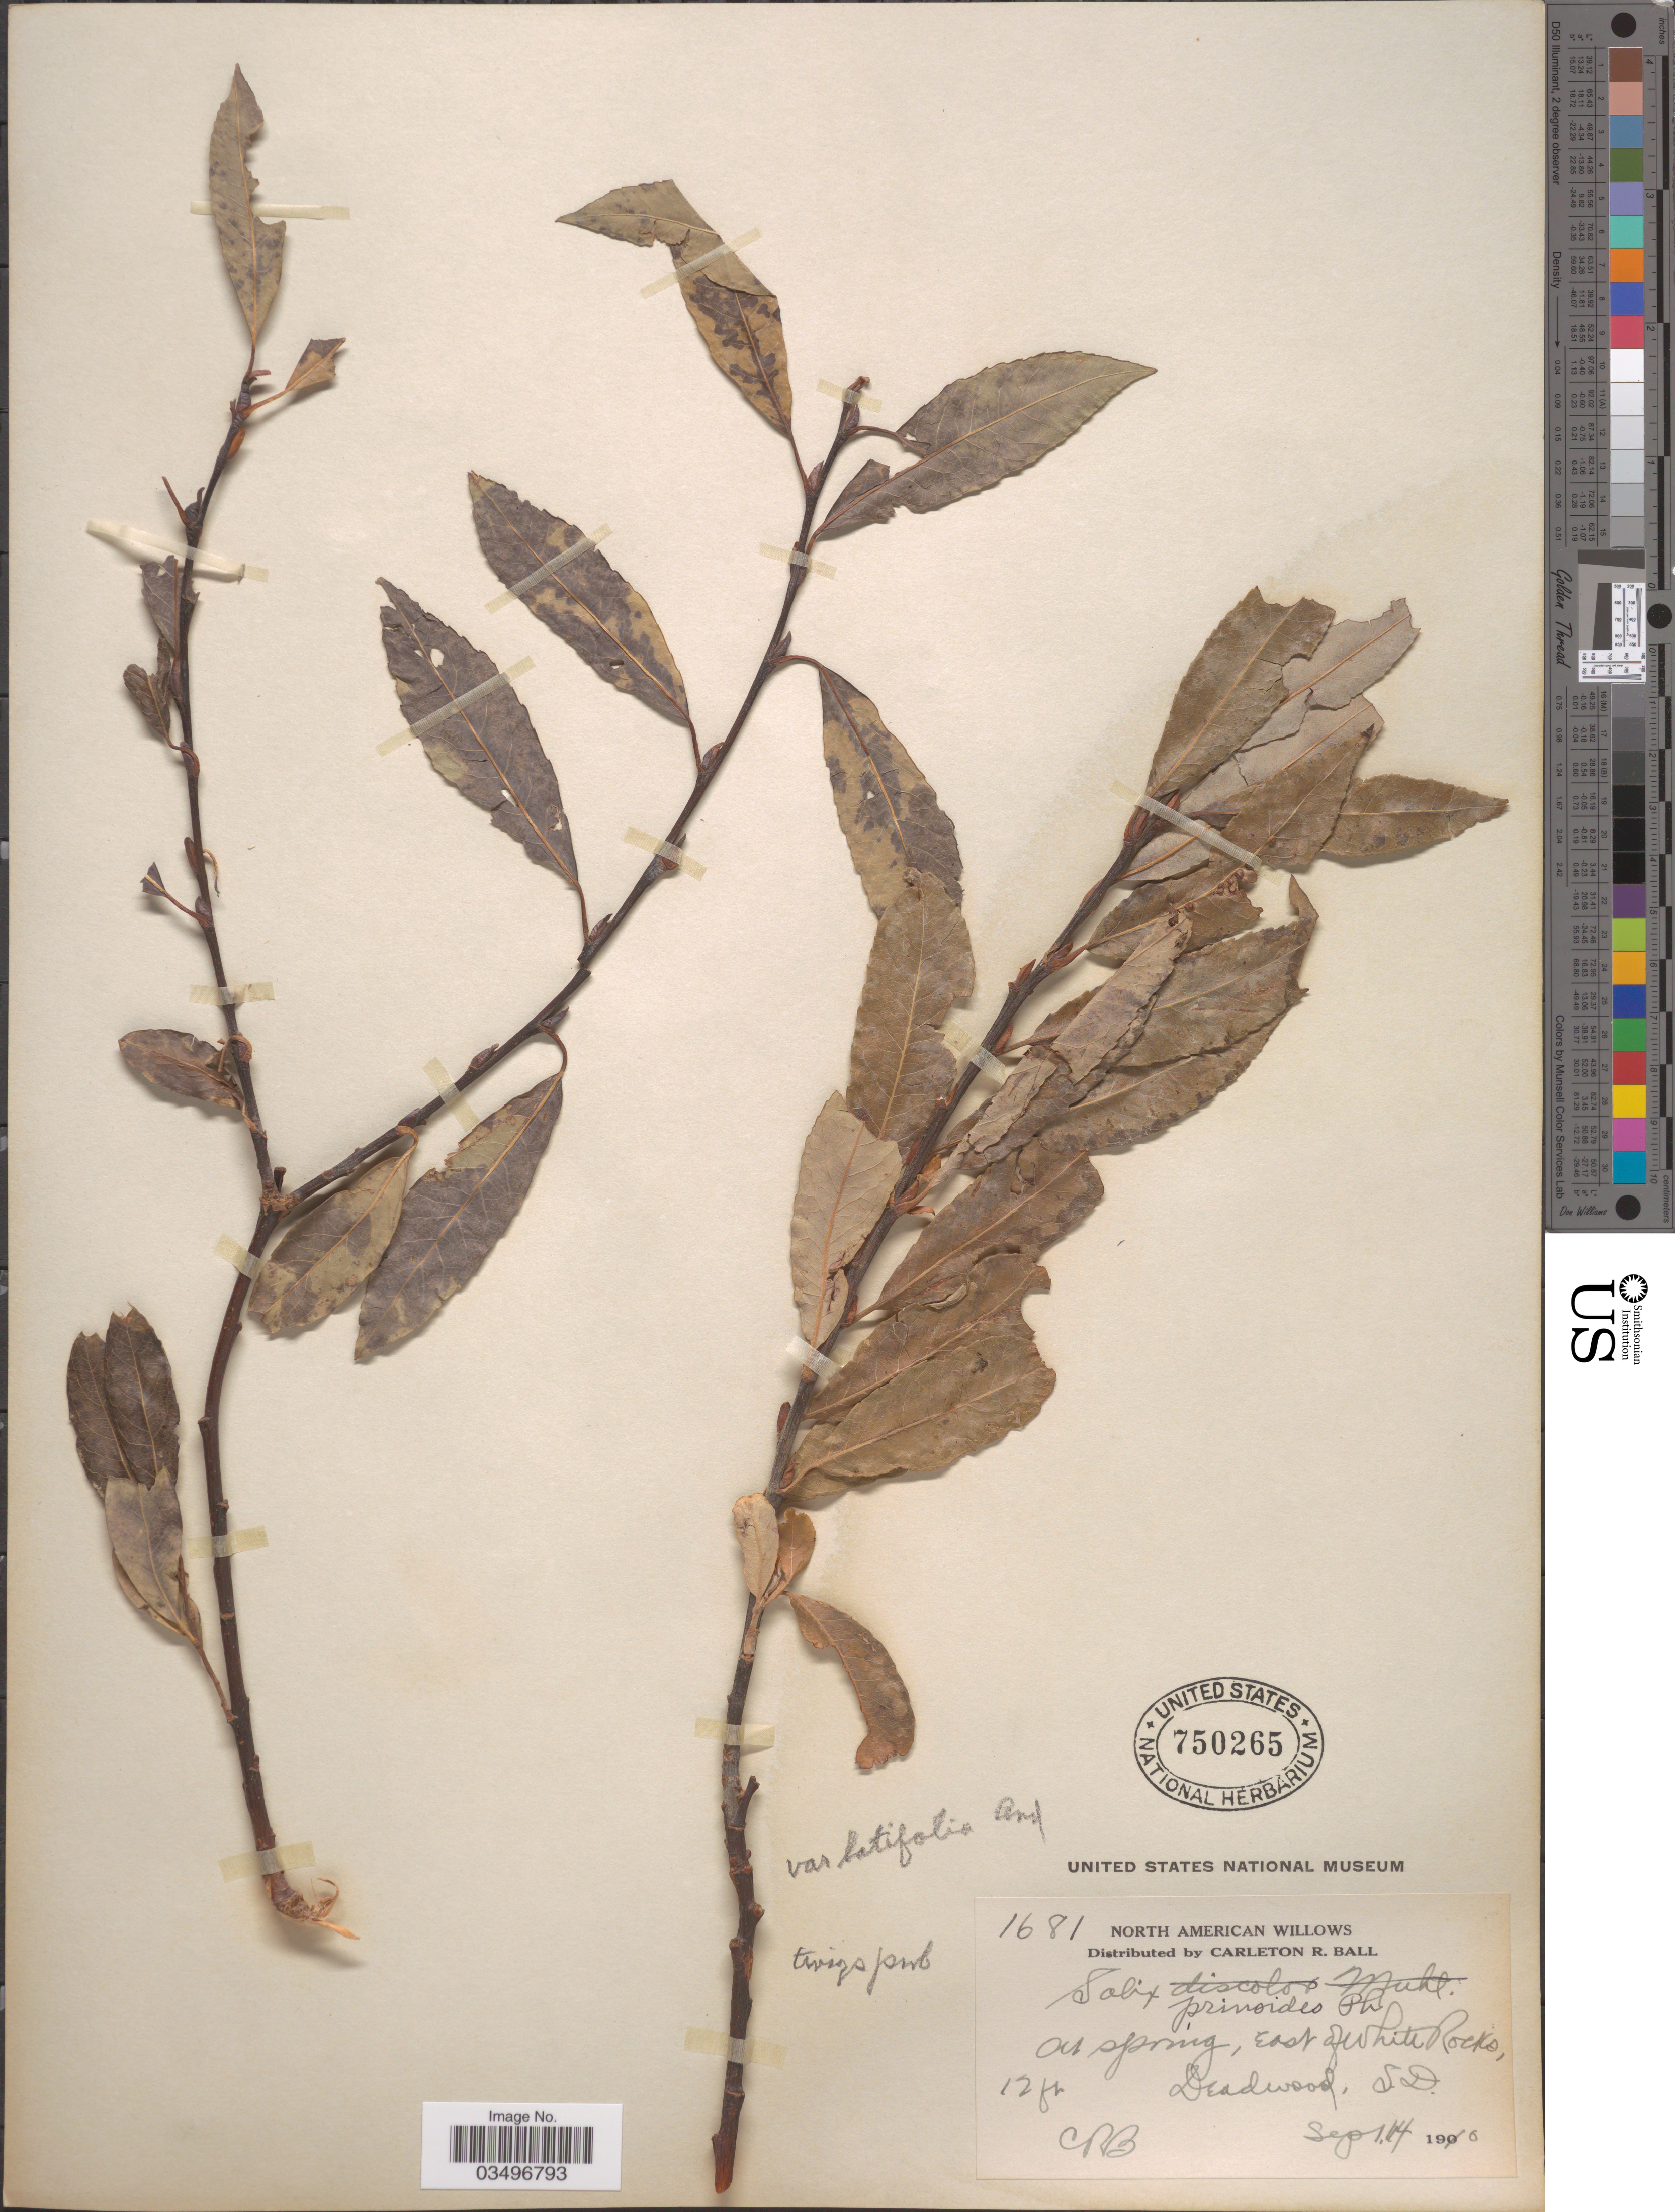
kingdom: Plantae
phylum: Tracheophyta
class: Magnoliopsida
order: Malpighiales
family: Salicaceae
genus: Salix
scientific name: Salix discolor var. latifolia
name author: Andersson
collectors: C. R. Ball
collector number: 1681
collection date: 1910-09-14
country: United States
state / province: South Dakota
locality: At spring, east of White Rocks, Deadwood.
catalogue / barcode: US 750265